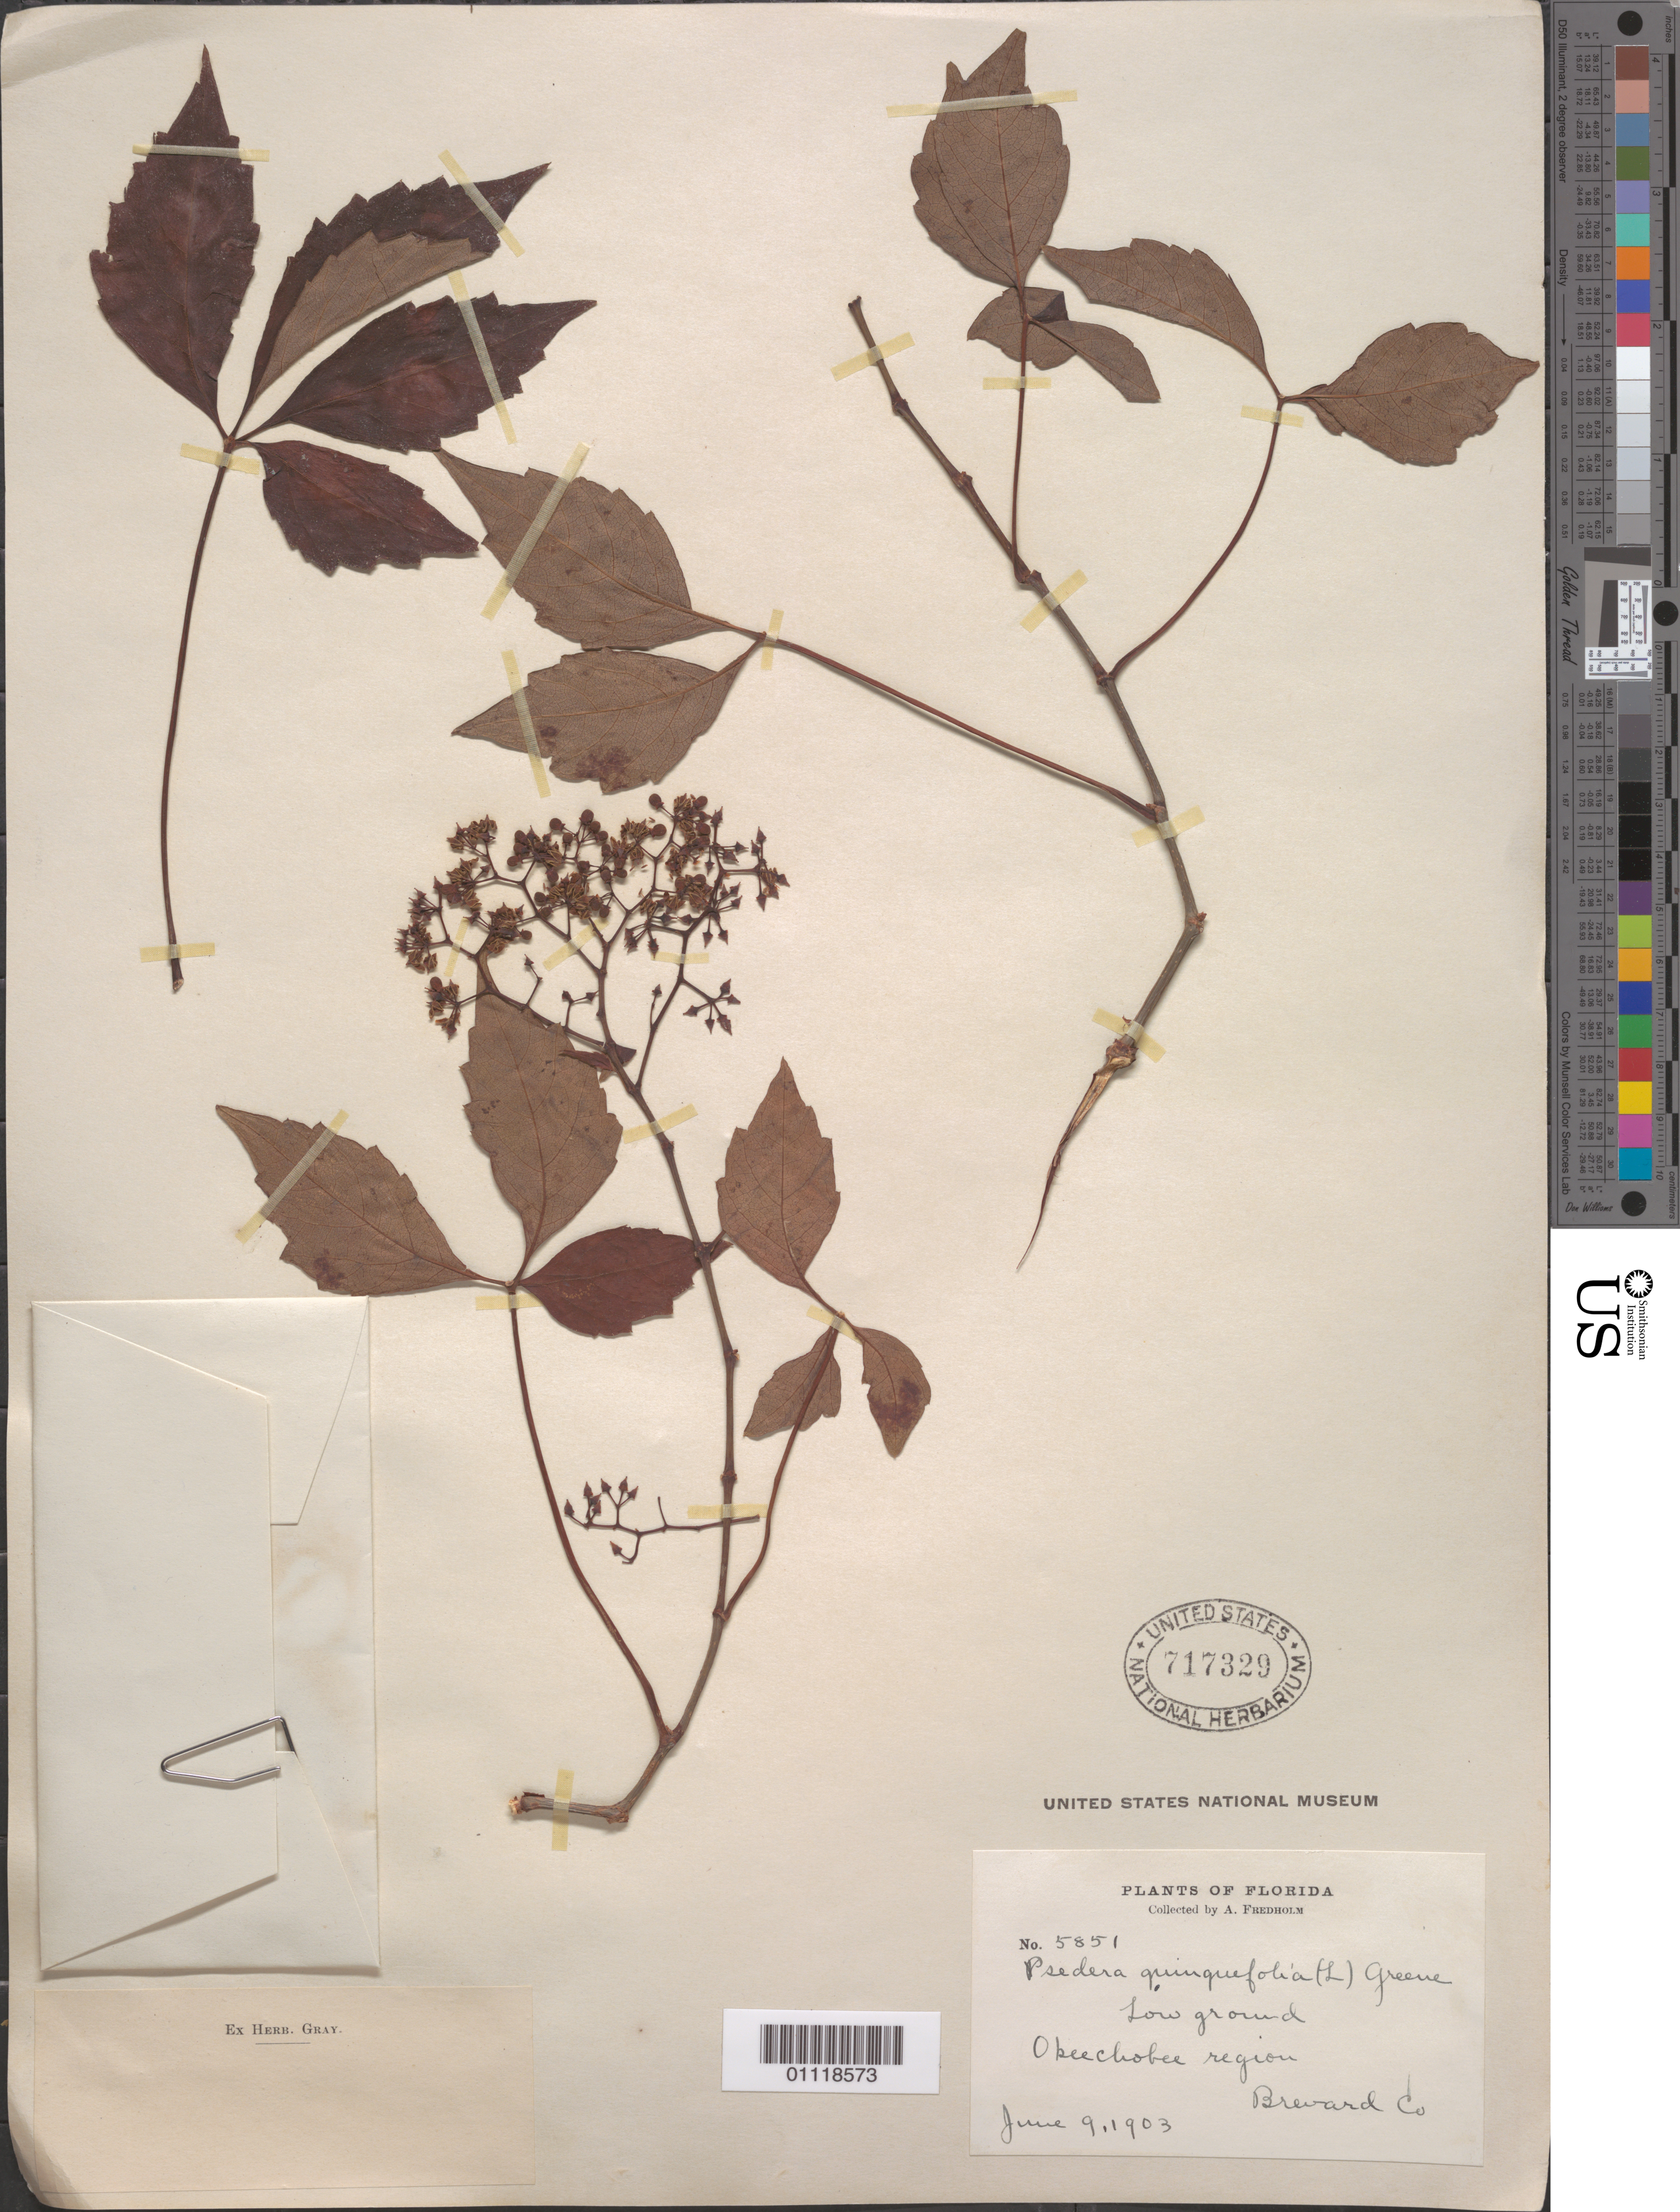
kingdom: Plantae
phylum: Tracheophyta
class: Magnoliopsida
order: Vitales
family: Vitaceae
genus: Parthenocissus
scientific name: Parthenocissus quinquefolia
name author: (L.) Planch.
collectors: A. J. Fredholm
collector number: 5851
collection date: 1903-06-09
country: United States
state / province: Florida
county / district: Okeechobee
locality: Okeechobee region.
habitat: Low ground.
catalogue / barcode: US 717329